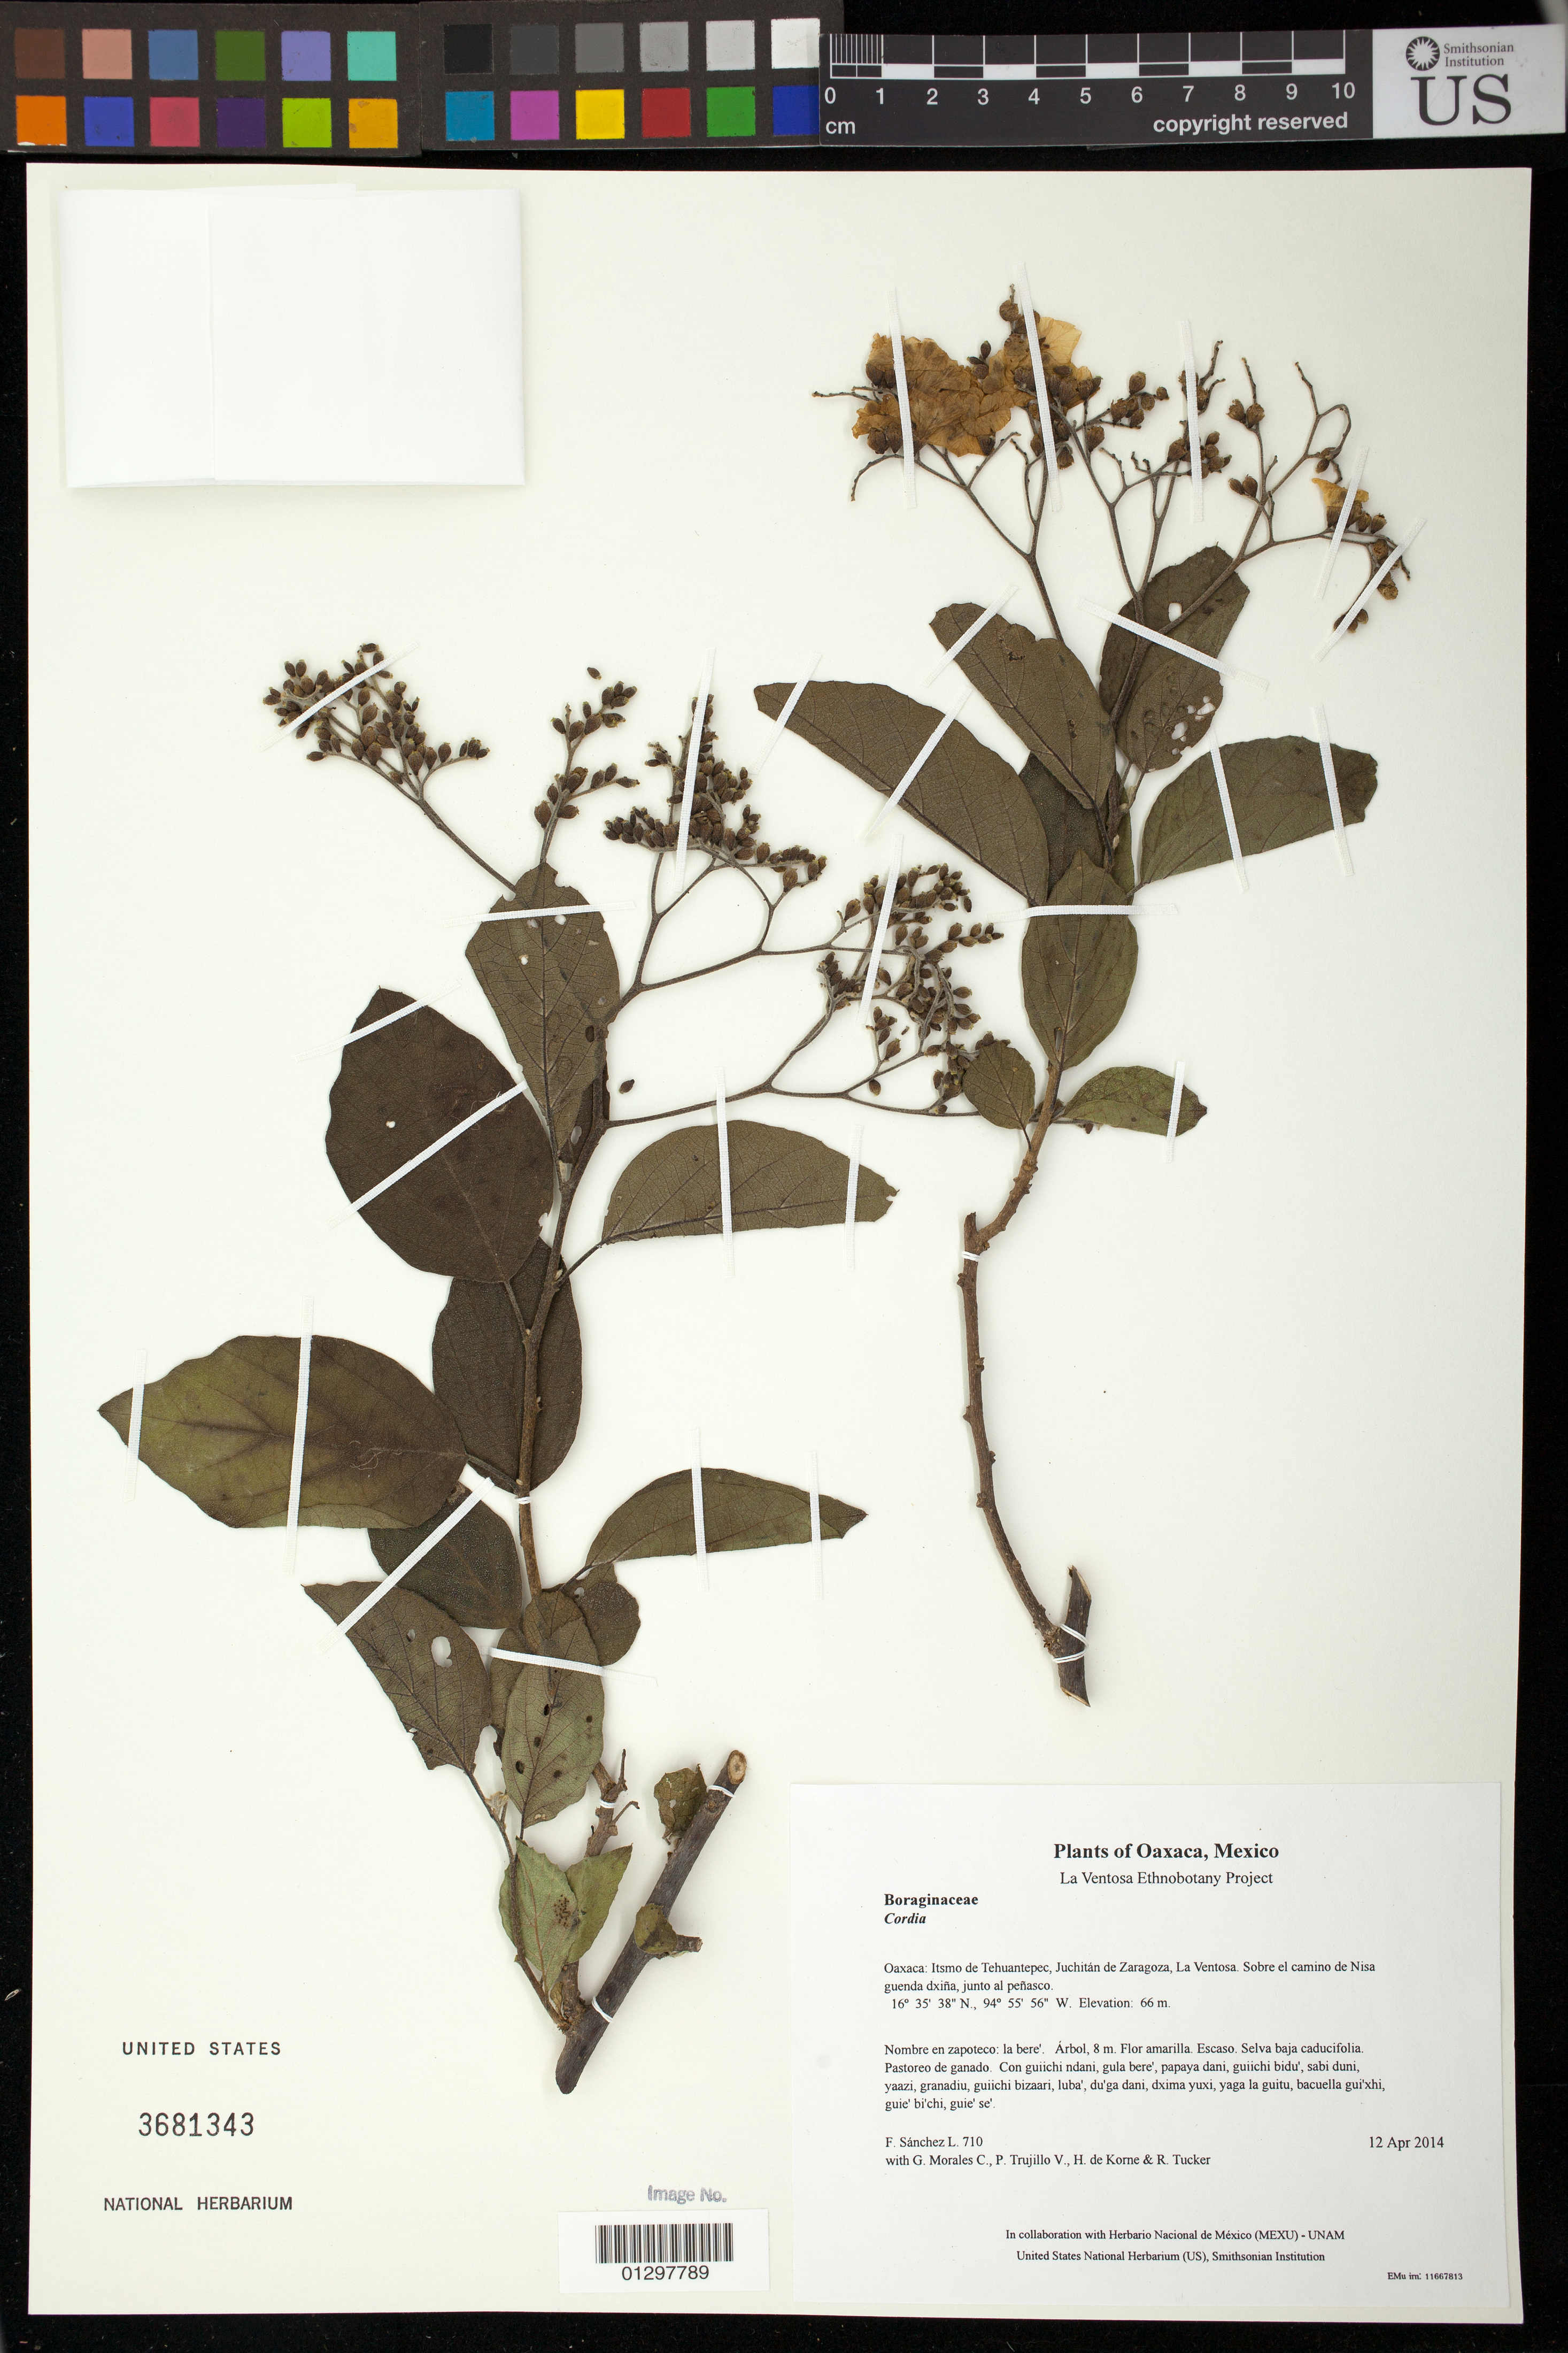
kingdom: Plantae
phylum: Tracheophyta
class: Magnoliopsida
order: Boraginales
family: Cordiaceae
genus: Cordia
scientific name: Cordia dentata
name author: Poir.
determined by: Lot, Emily J.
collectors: F. Sánchez L., G. Morales C., P. Trujillo V., H. de Korne & R. Tucker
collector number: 710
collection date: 2014-04-12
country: Mexico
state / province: Oaxaca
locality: Itsmo de Tehuantepec, Juchitán de Zaragoza, La Ventosa. Sobre el camino de Nisa guenda dxiña, junto al peñasco.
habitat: Selva baja caducifolia. Pastoreo de ganado.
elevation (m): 66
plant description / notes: JEBOT, MEXU, SERO, US; Yaga. 8 m. Guie' naguchi. Huaxie'.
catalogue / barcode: US 3681343